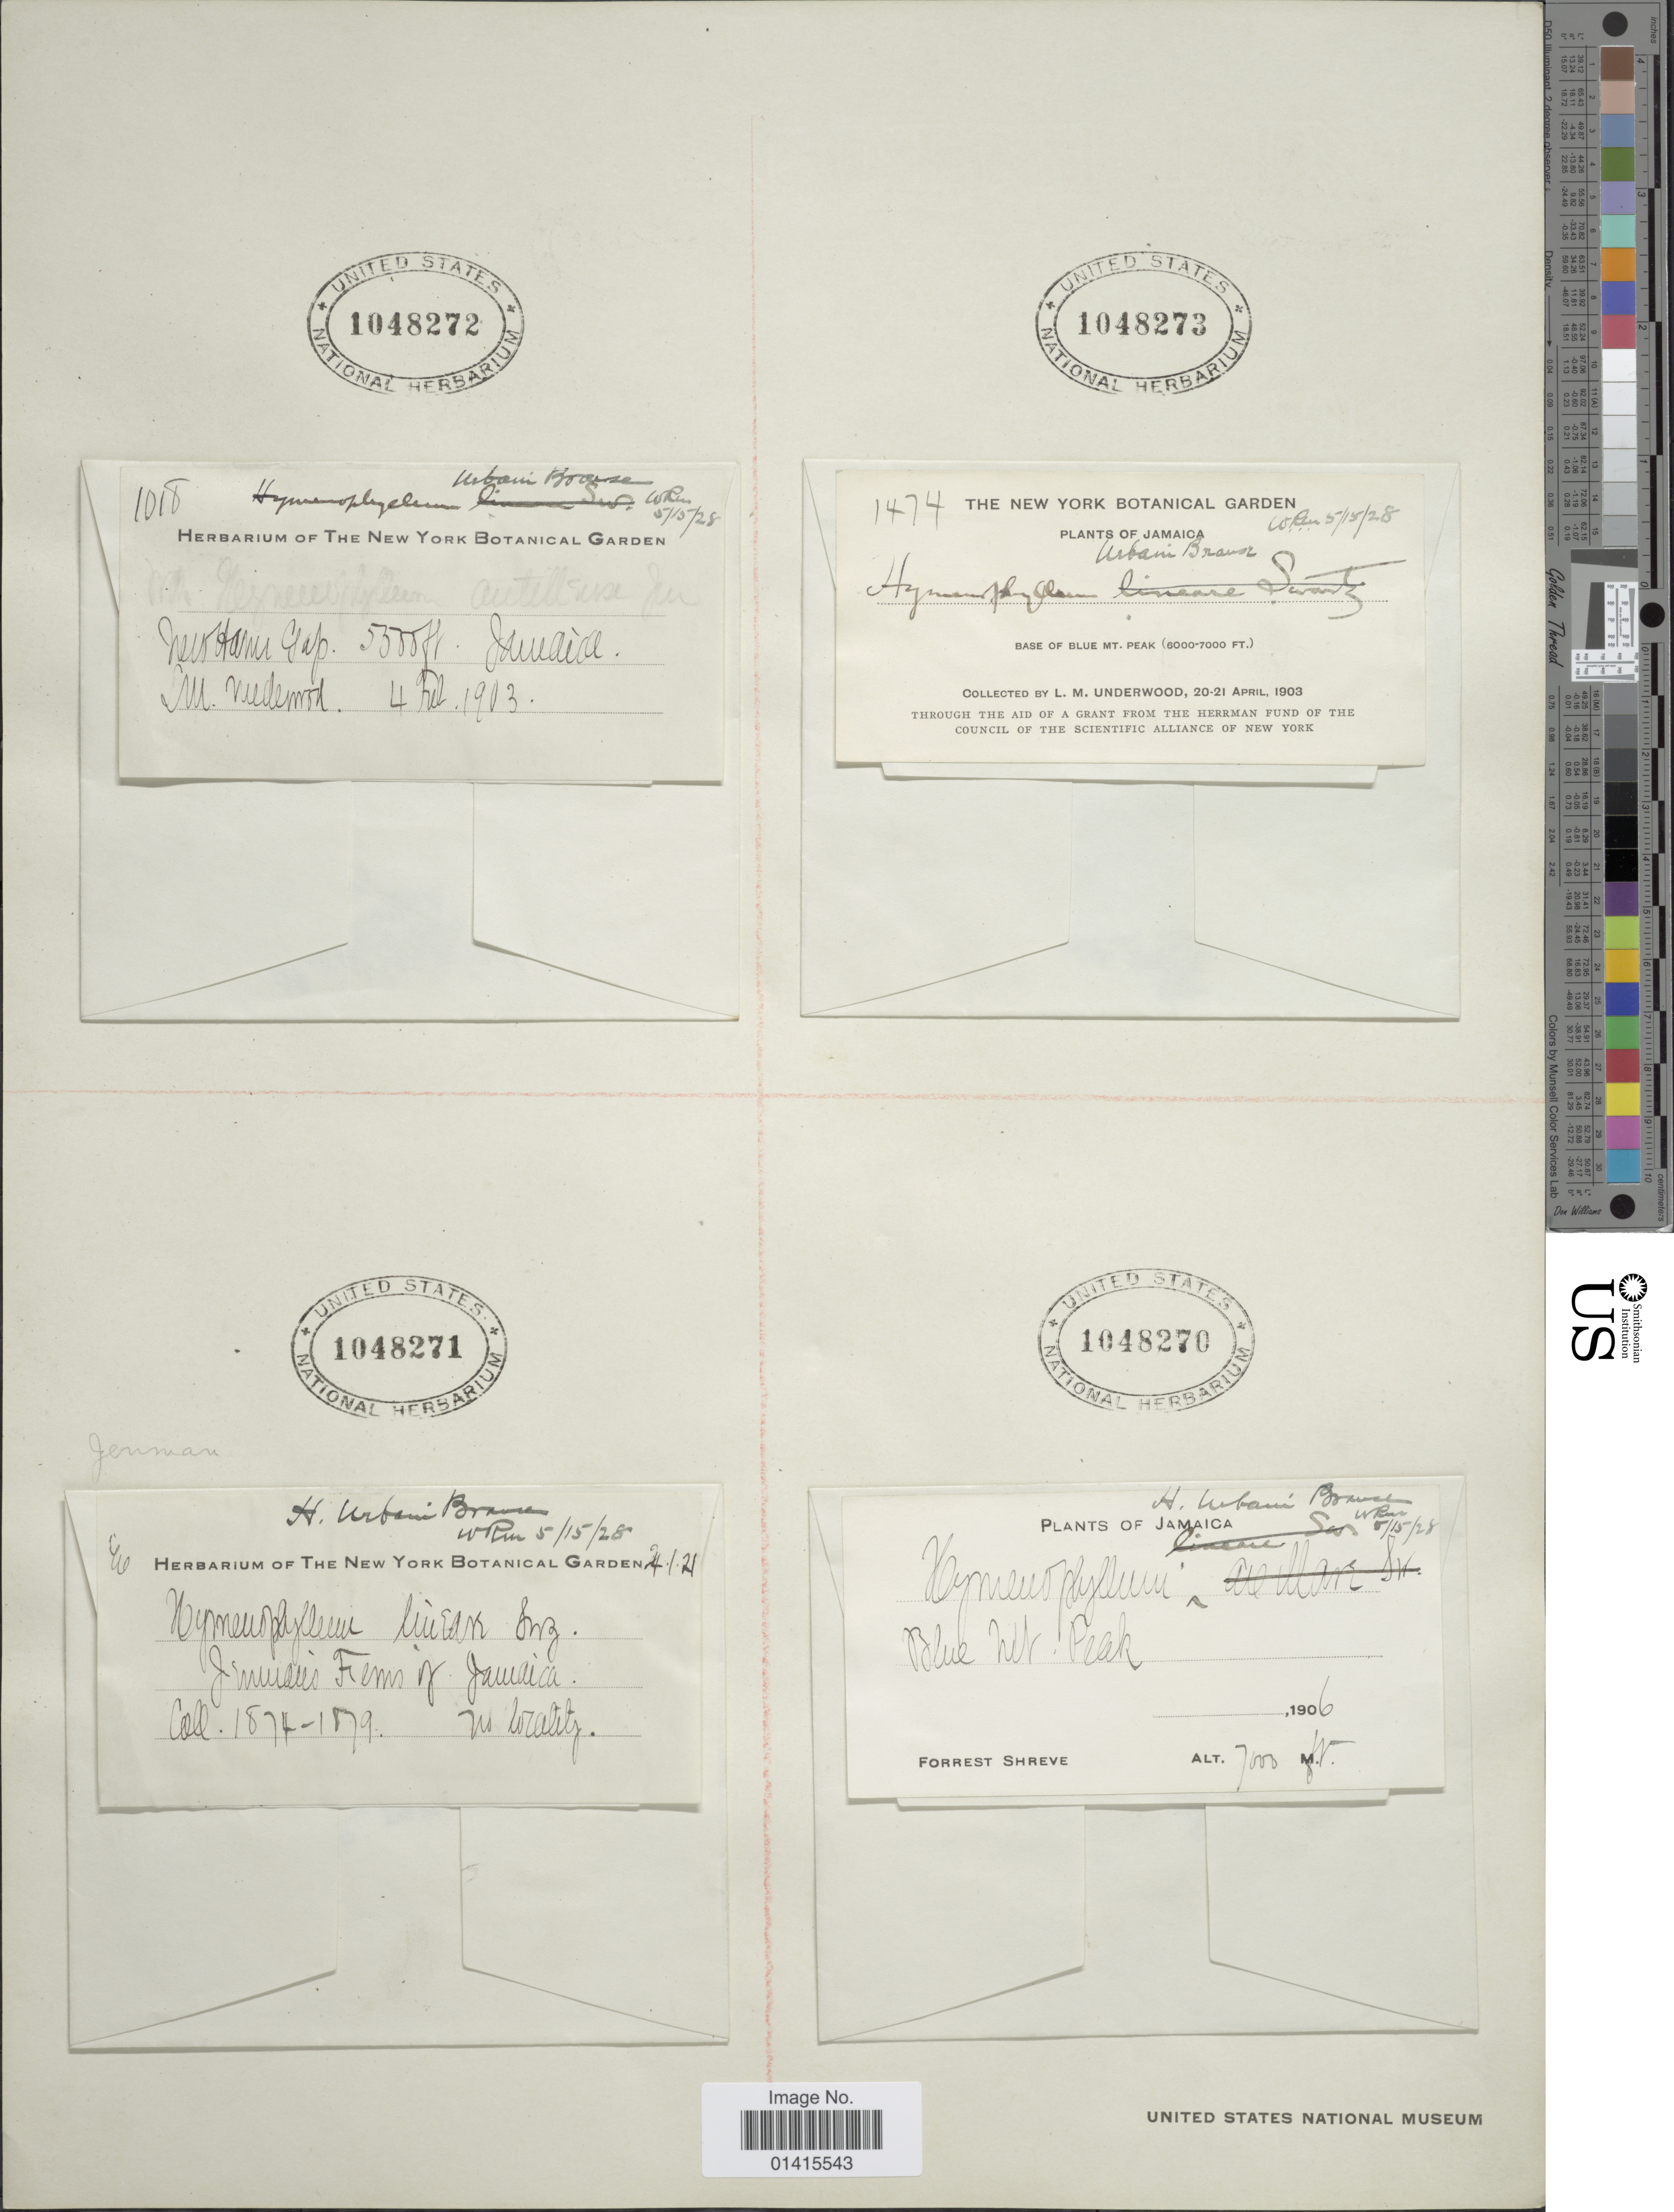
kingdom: Plantae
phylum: Tracheophyta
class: Polypodiopsida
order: Hymenophyllales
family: Hymenophyllaceae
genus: Hymenophyllum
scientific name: Hymenophyllum urbanii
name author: Brause in Urb.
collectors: -. Jenman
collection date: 1874/1879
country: Jamaica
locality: Jamaica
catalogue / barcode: US 1048271-2